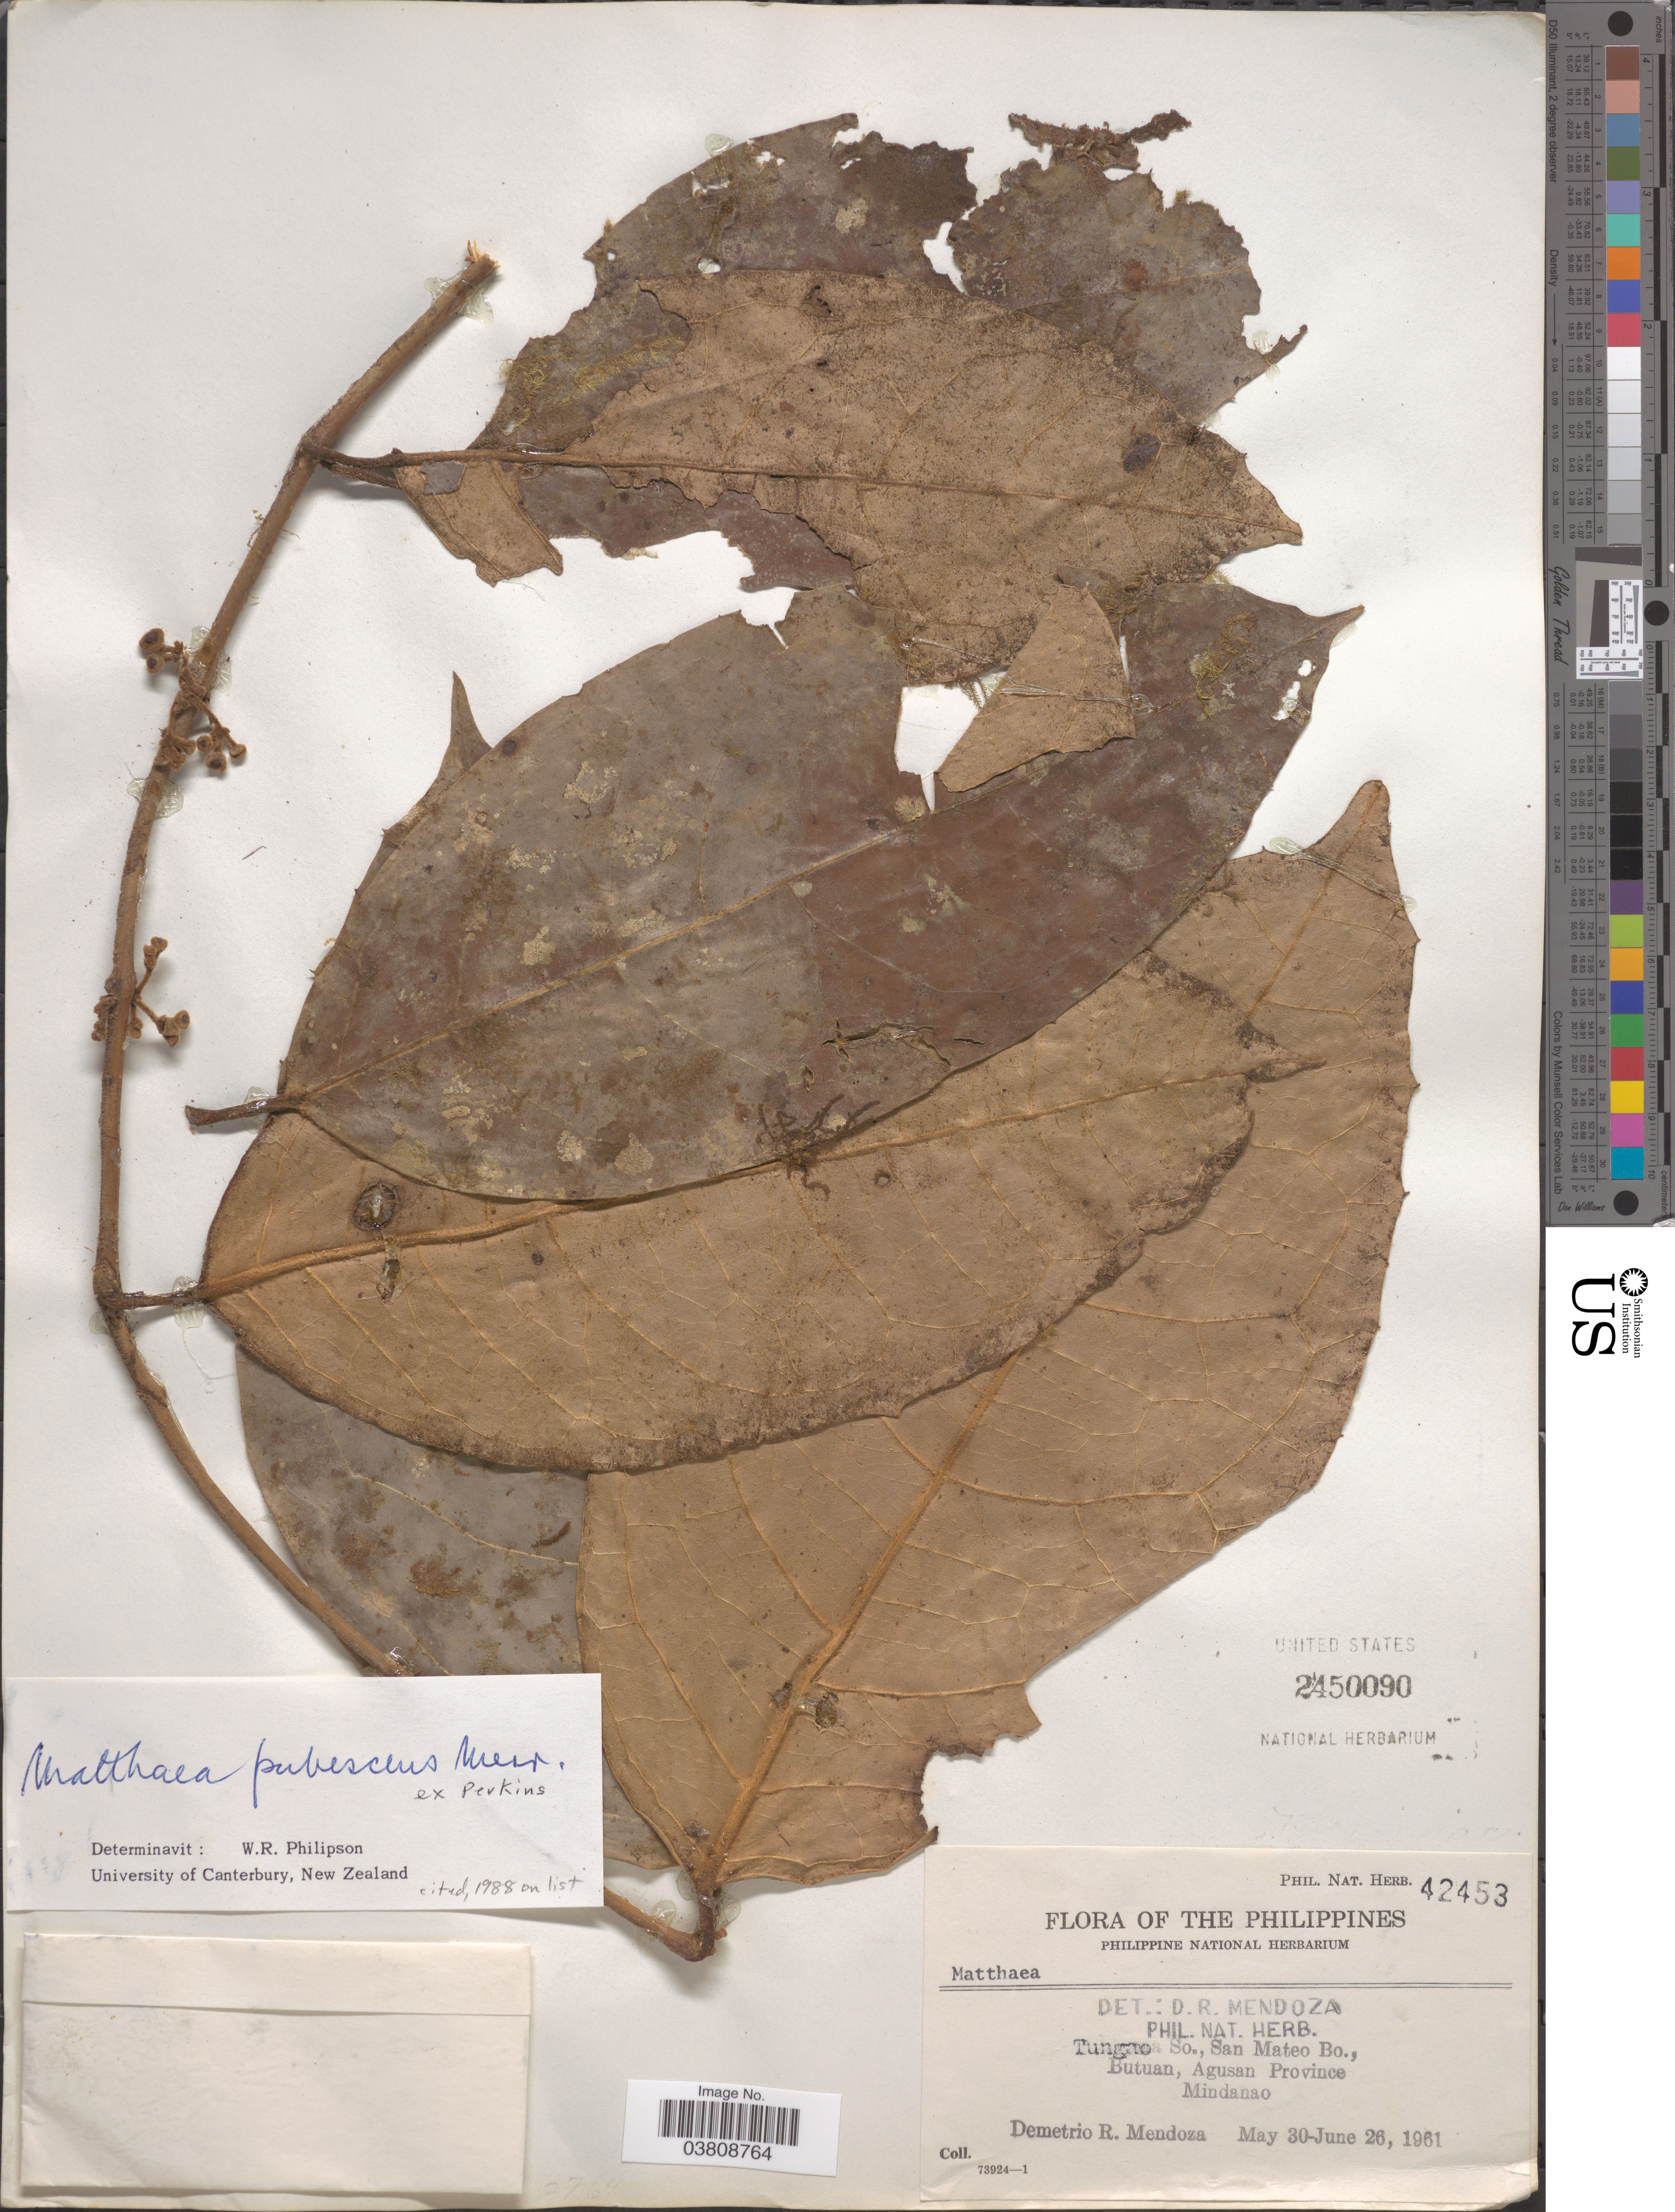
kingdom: Plantae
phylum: Tracheophyta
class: Magnoliopsida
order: Laurales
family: Monimiaceae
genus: Matthaea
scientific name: Matthaea pubescens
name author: Merr. in Perkins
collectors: D. Mendoza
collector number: Phil. Nat. Herb. 42453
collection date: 1961-05-30/1961-06-26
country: Philippines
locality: Tungao So., San Mateo Bo., Butuan, Agusan Province. Mindanao.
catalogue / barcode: US 2450090